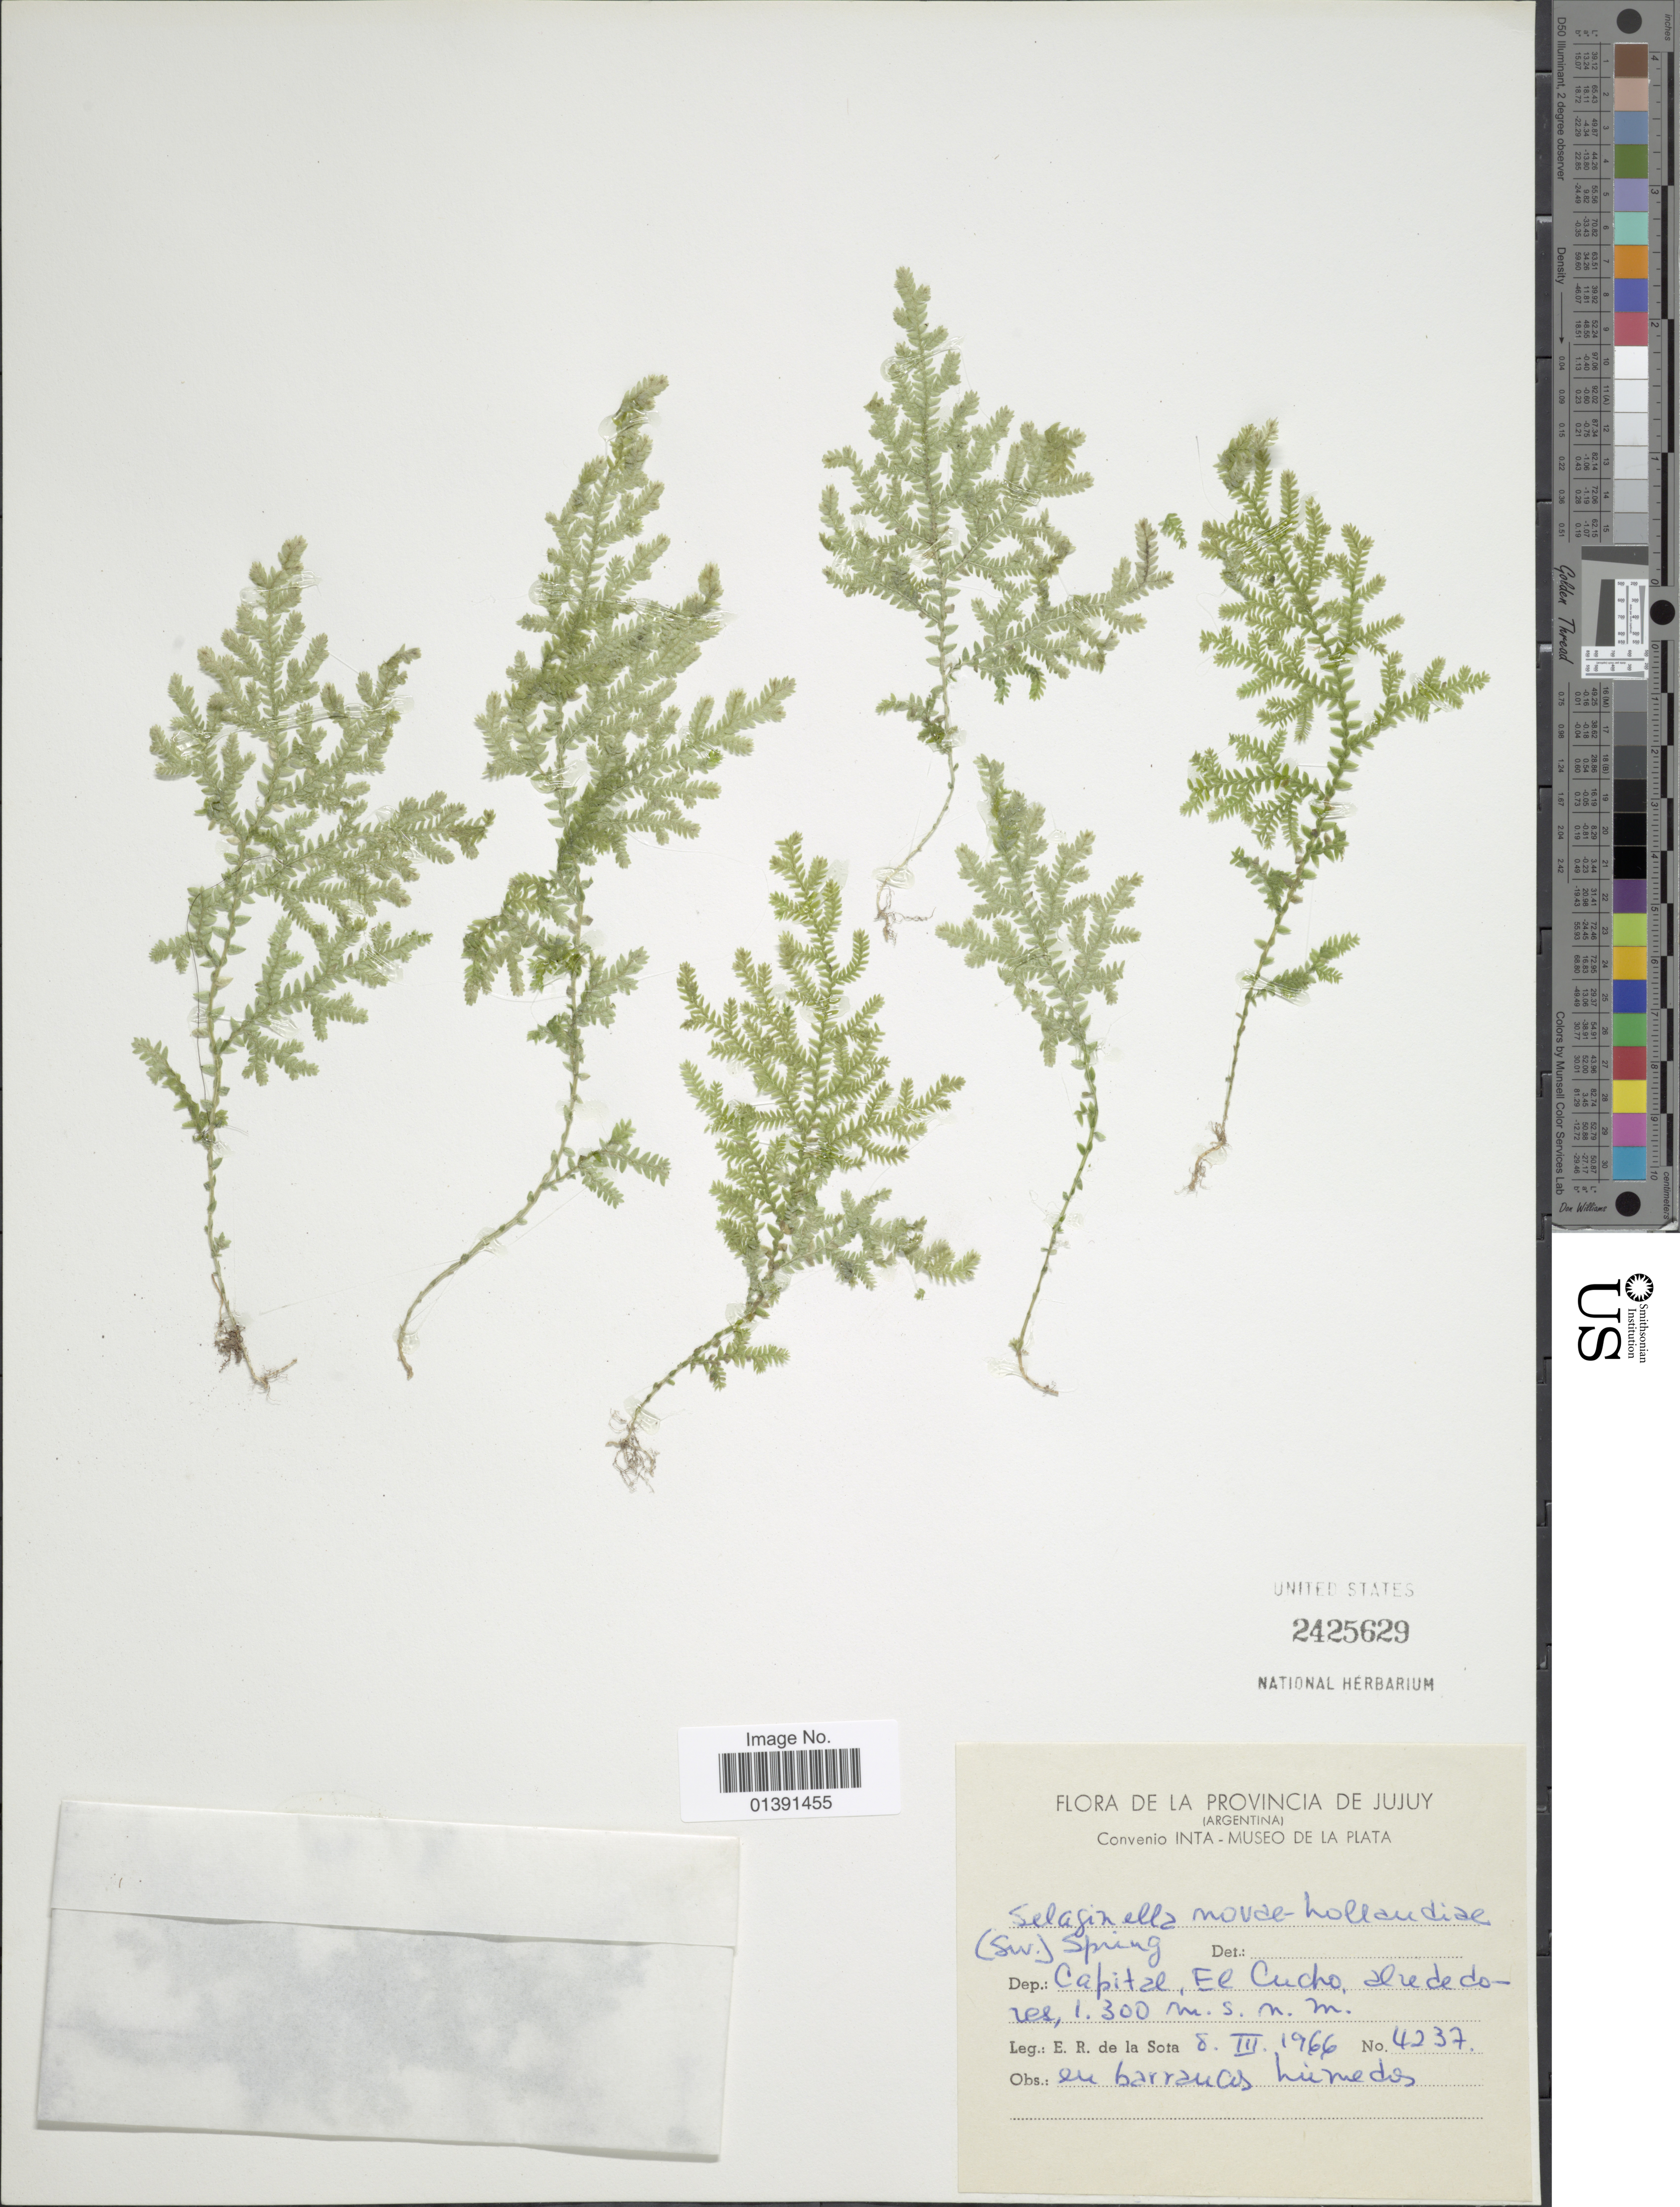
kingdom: Plantae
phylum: Tracheophyta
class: Lycopodiopsida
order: Selaginellales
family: Selaginellaceae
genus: Selaginella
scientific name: Selaginella novae-hollandiae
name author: (Sw.) Spring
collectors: E. R. de la Sota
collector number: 4237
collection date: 1966-03-08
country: Argentina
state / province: Jujuy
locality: Dep.: Capital, El Cucho, alrededores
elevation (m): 1300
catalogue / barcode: US 2425629